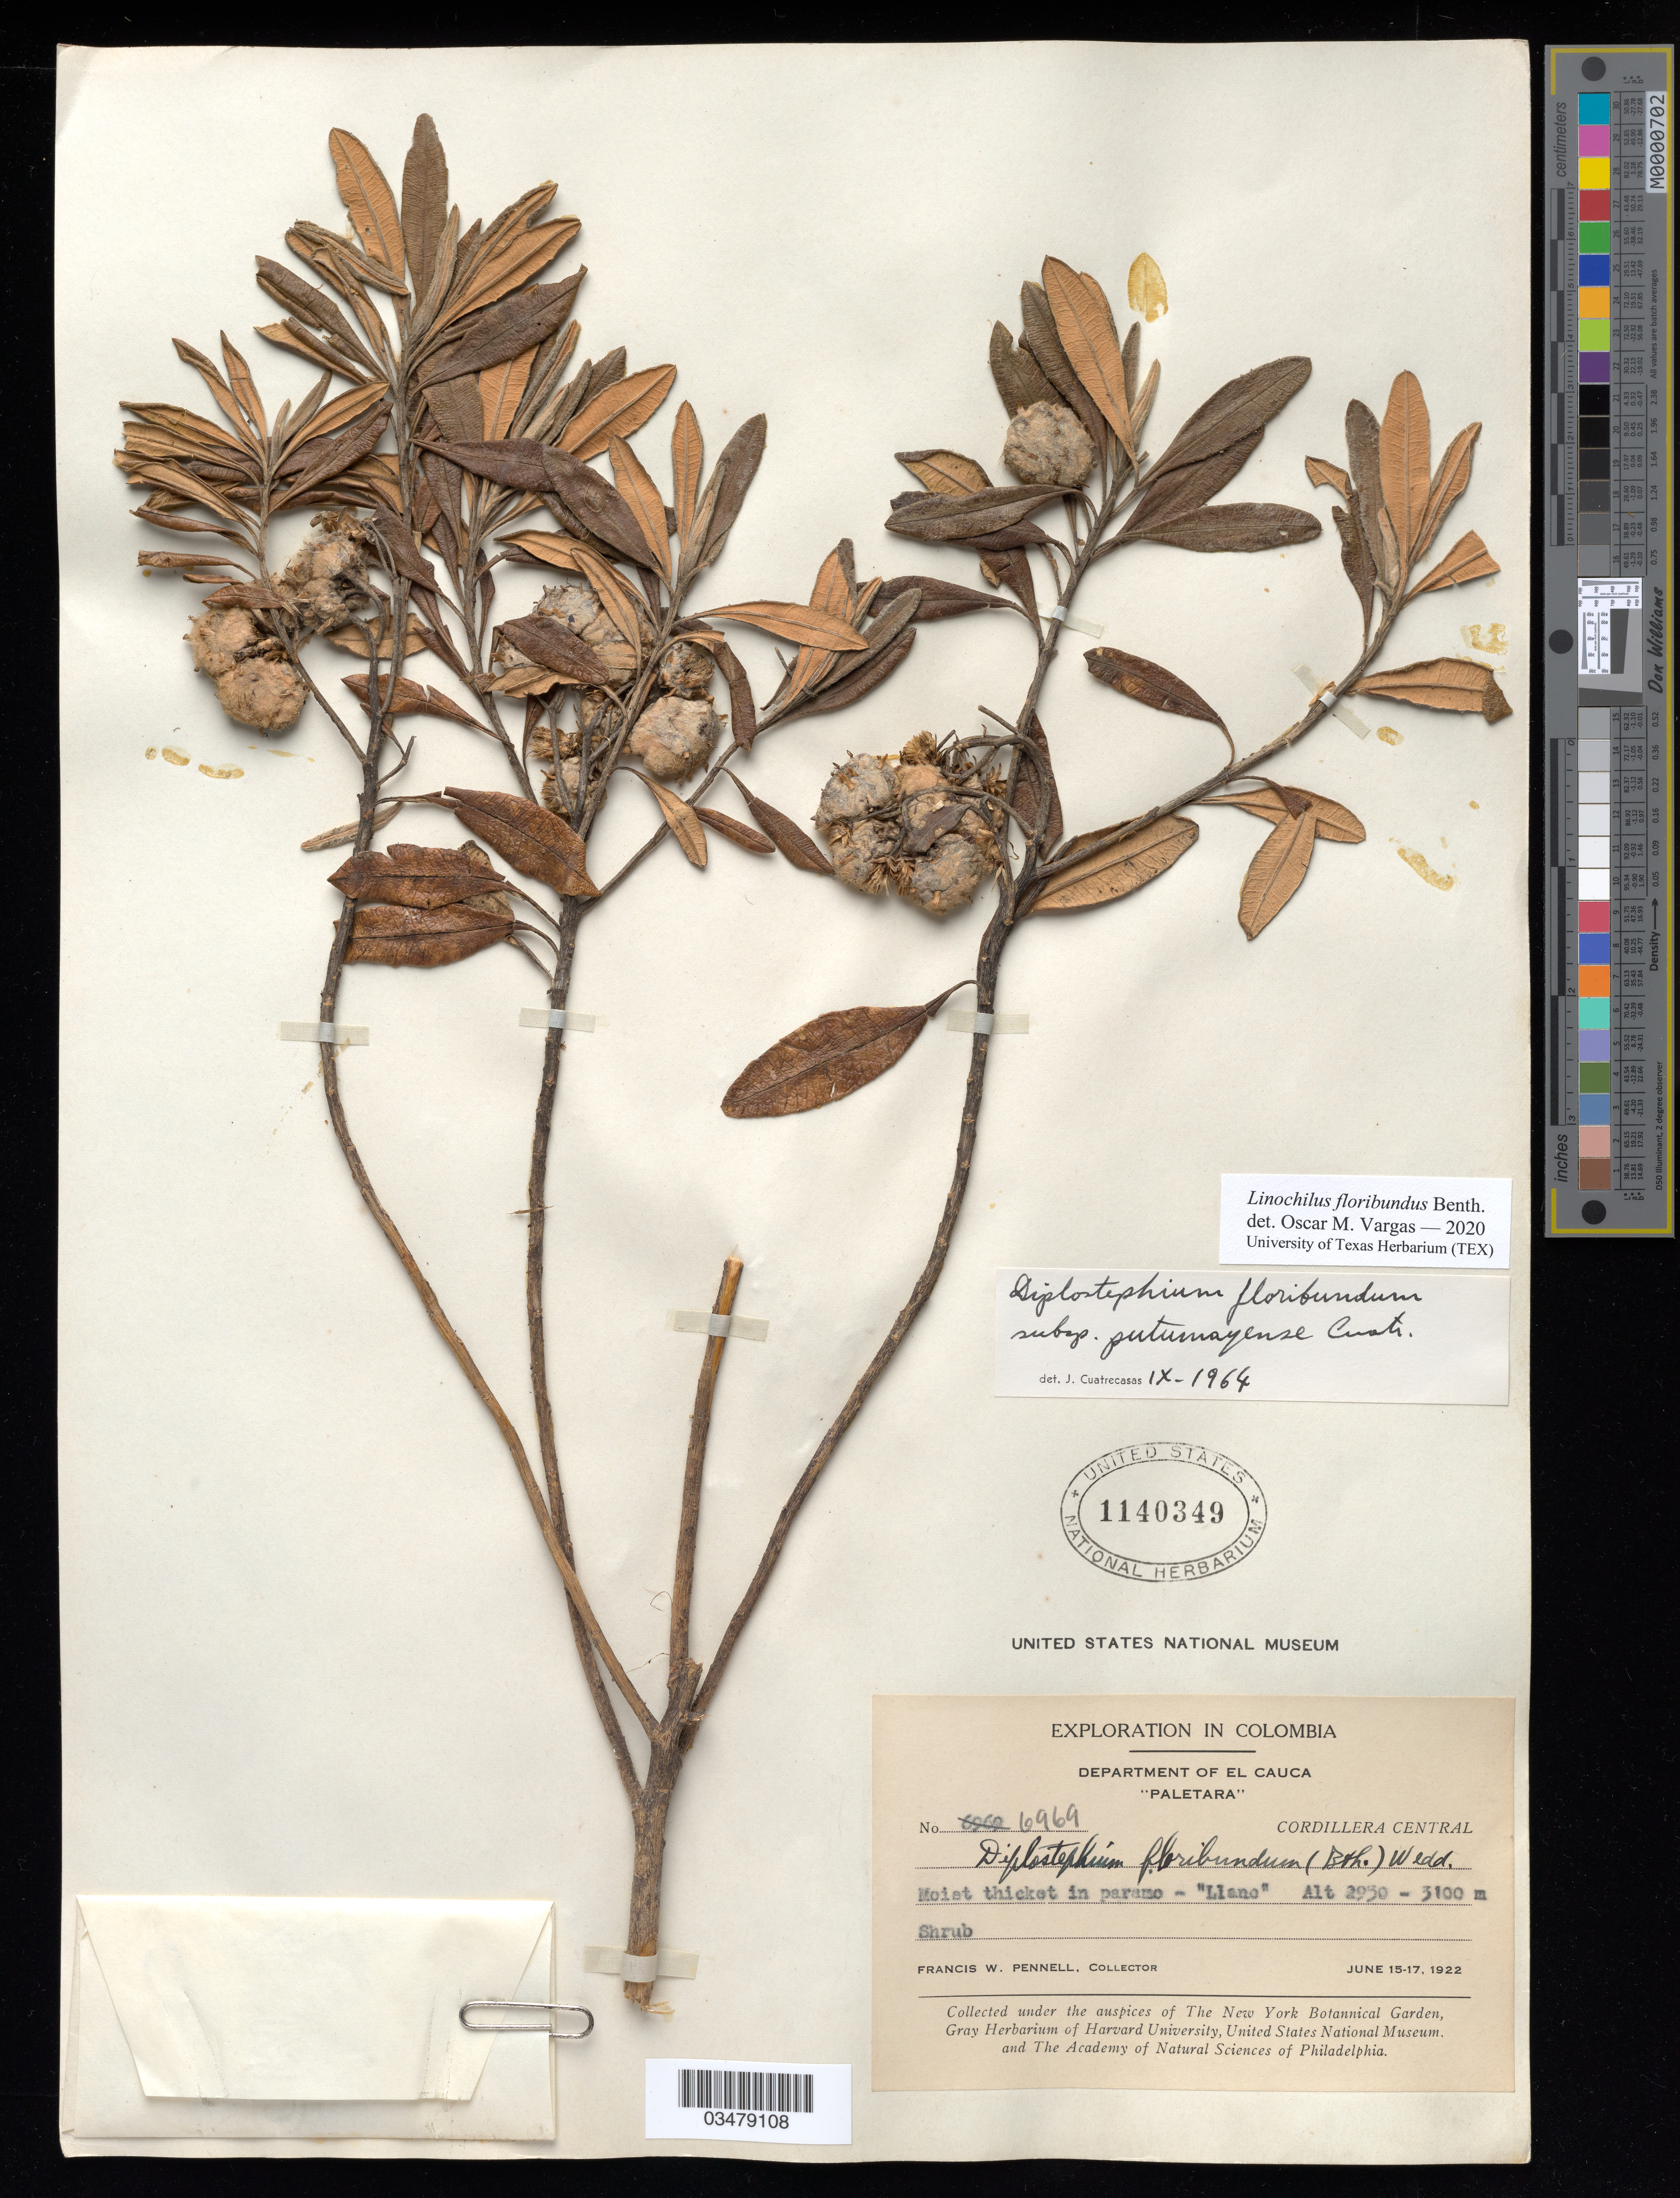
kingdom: Plantae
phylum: Tracheophyta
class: Magnoliopsida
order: Asterales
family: Asteraceae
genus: Linochilus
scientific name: Linochilus floribundus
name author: Benth.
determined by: Vargas, Oscar M.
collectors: F. W. Pennell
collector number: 6969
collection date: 1922-06-15/1922-06-17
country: Colombia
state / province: Cauca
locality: Páramo de Paletará.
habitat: Moist thicket in paramo - "Llano"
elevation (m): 2950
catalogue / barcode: US 1140349